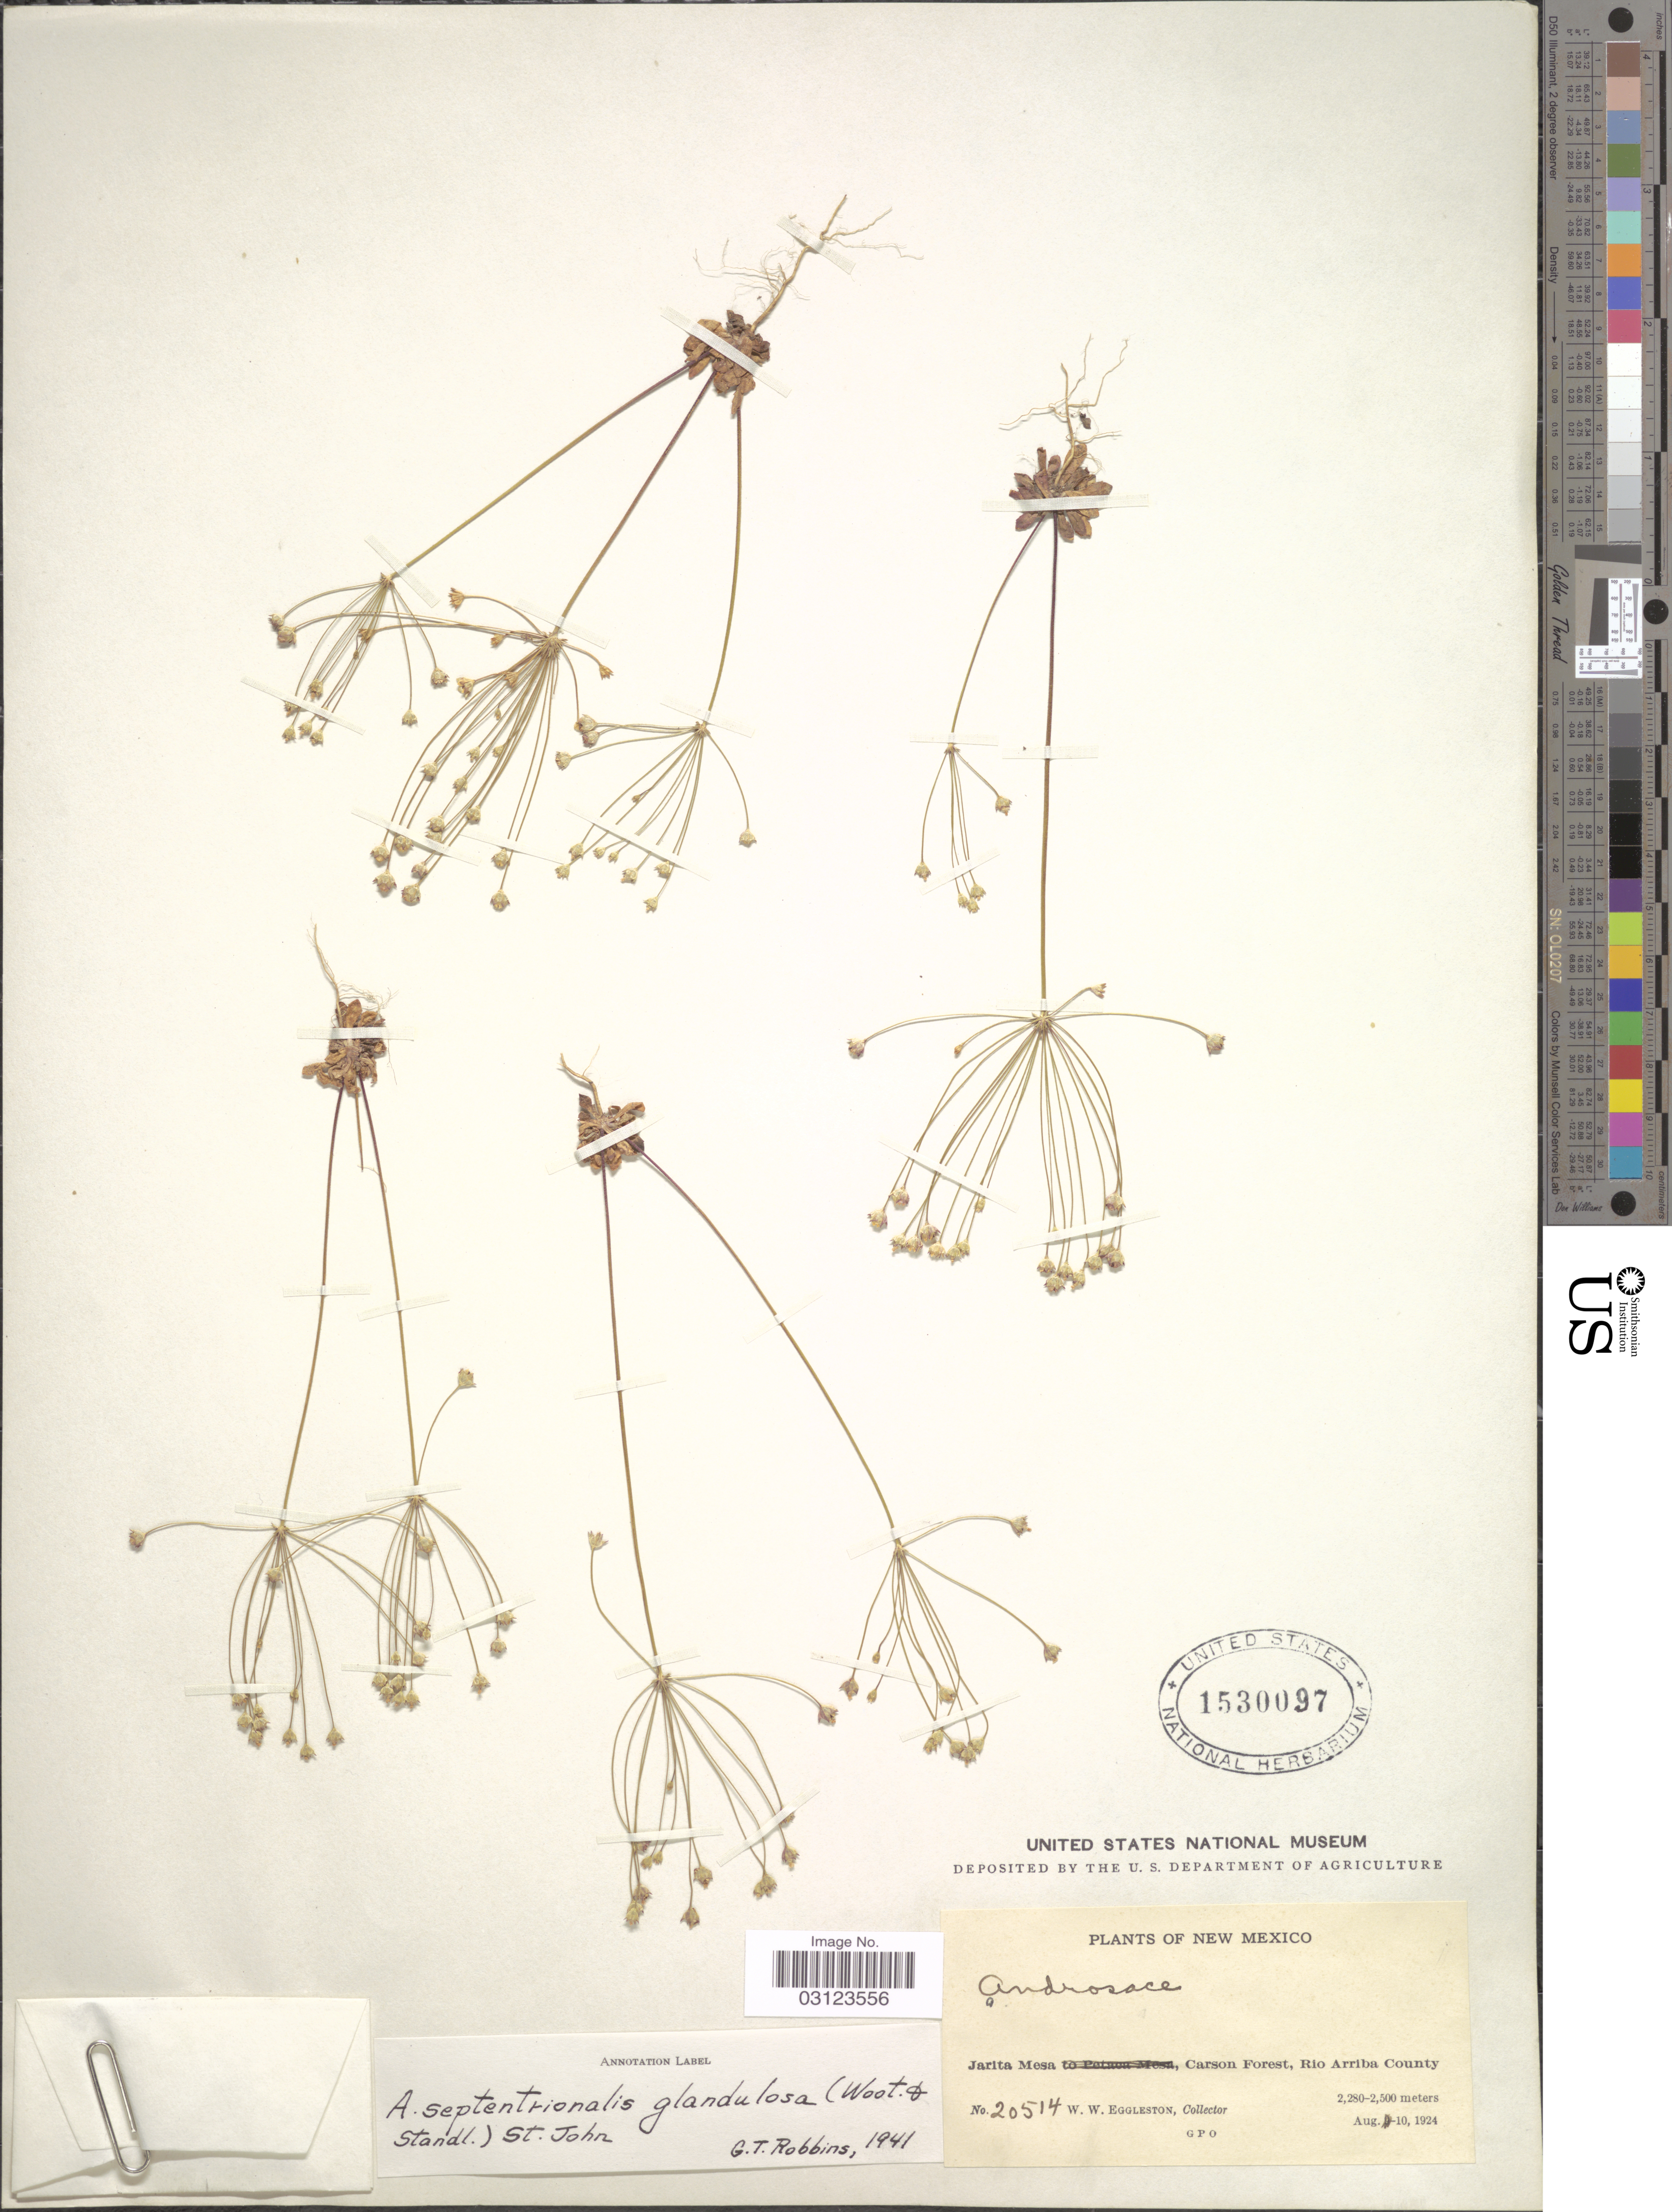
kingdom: Plantae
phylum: Tracheophyta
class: Magnoliopsida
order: Ericales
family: Primulaceae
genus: Androsace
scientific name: Androsace septentrionalis subsp. glandulosa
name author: (Wooton & Standl.) G.T. Robbins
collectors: W. W. Eggleston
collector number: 20514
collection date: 1924-08-10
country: United States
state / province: New Mexico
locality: Jarita Mesa, Carson Forest, Rio Arriba County.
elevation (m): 2280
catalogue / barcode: US 1530097